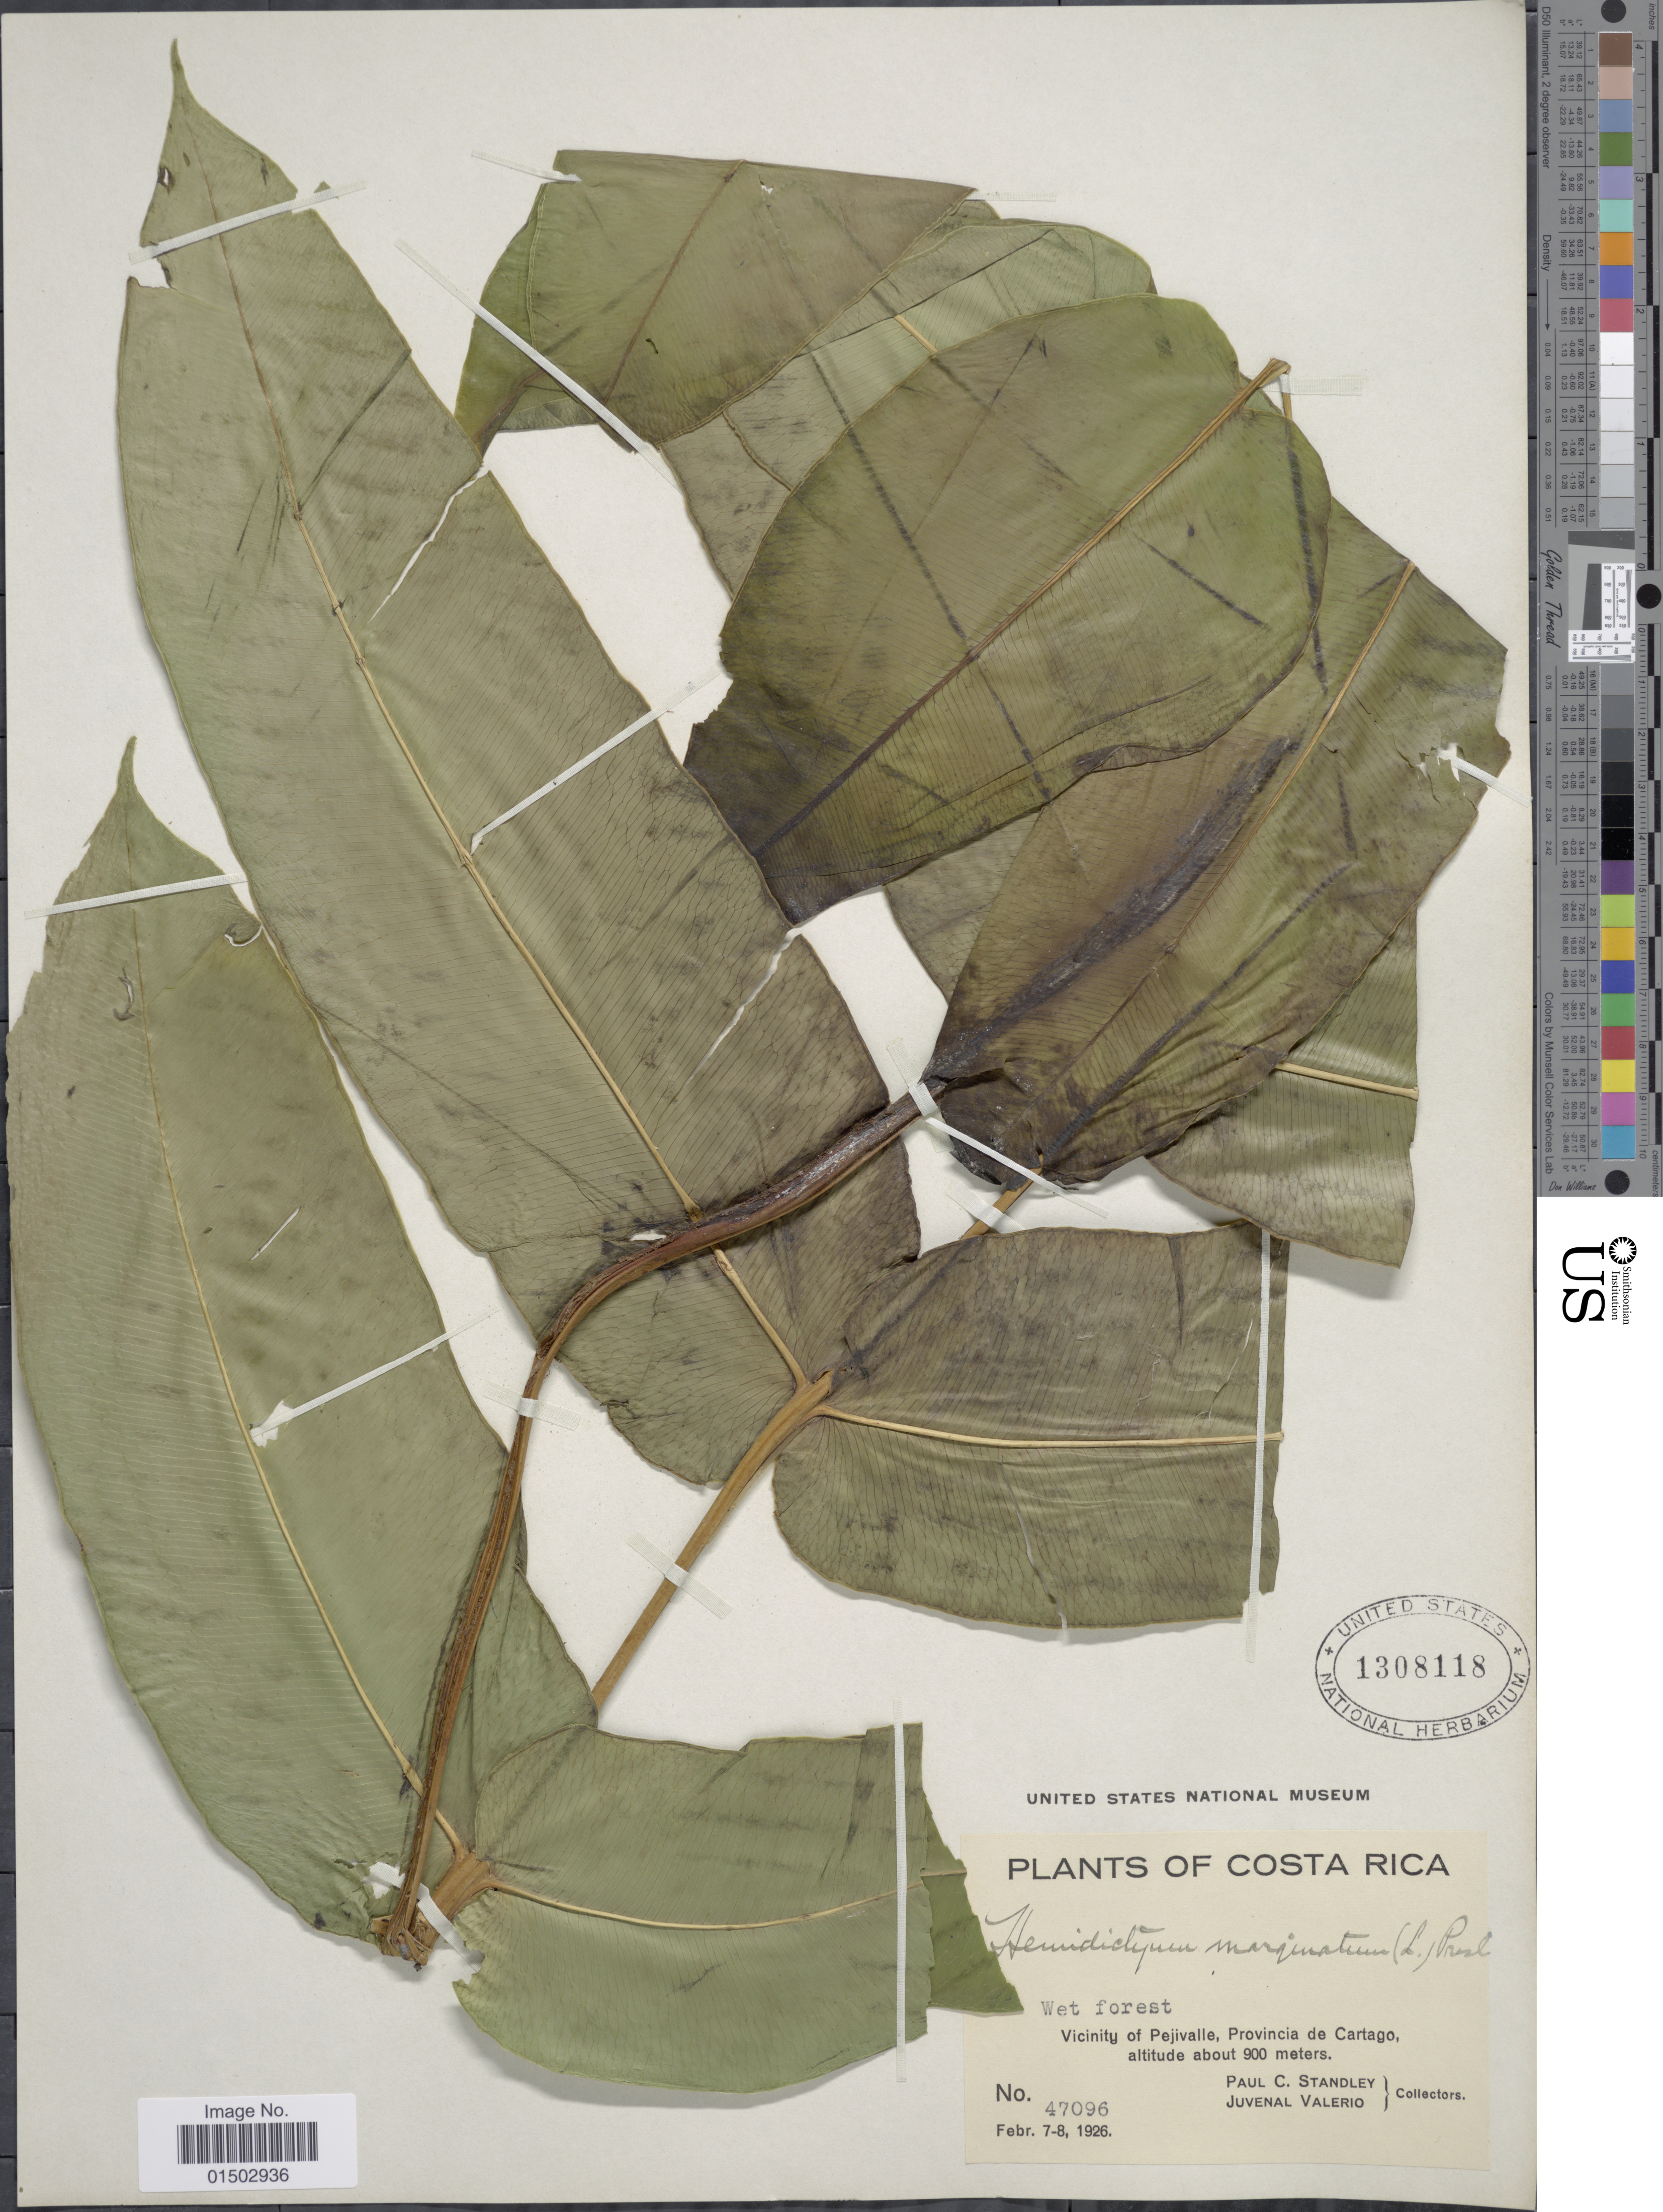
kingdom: Plantae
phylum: Tracheophyta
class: Polypodiopsida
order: Polypodiales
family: Hemidictyaceae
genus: Hemidictyum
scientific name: Hemidictyum marginatum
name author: (L.) C. Presl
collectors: P. C. Standley & J. Valerio R.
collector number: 47096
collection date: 1926-02-07/1926-02-08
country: Costa Rica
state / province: Cartago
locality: Vicinity of Pejivalle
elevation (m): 900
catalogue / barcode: US 1308118